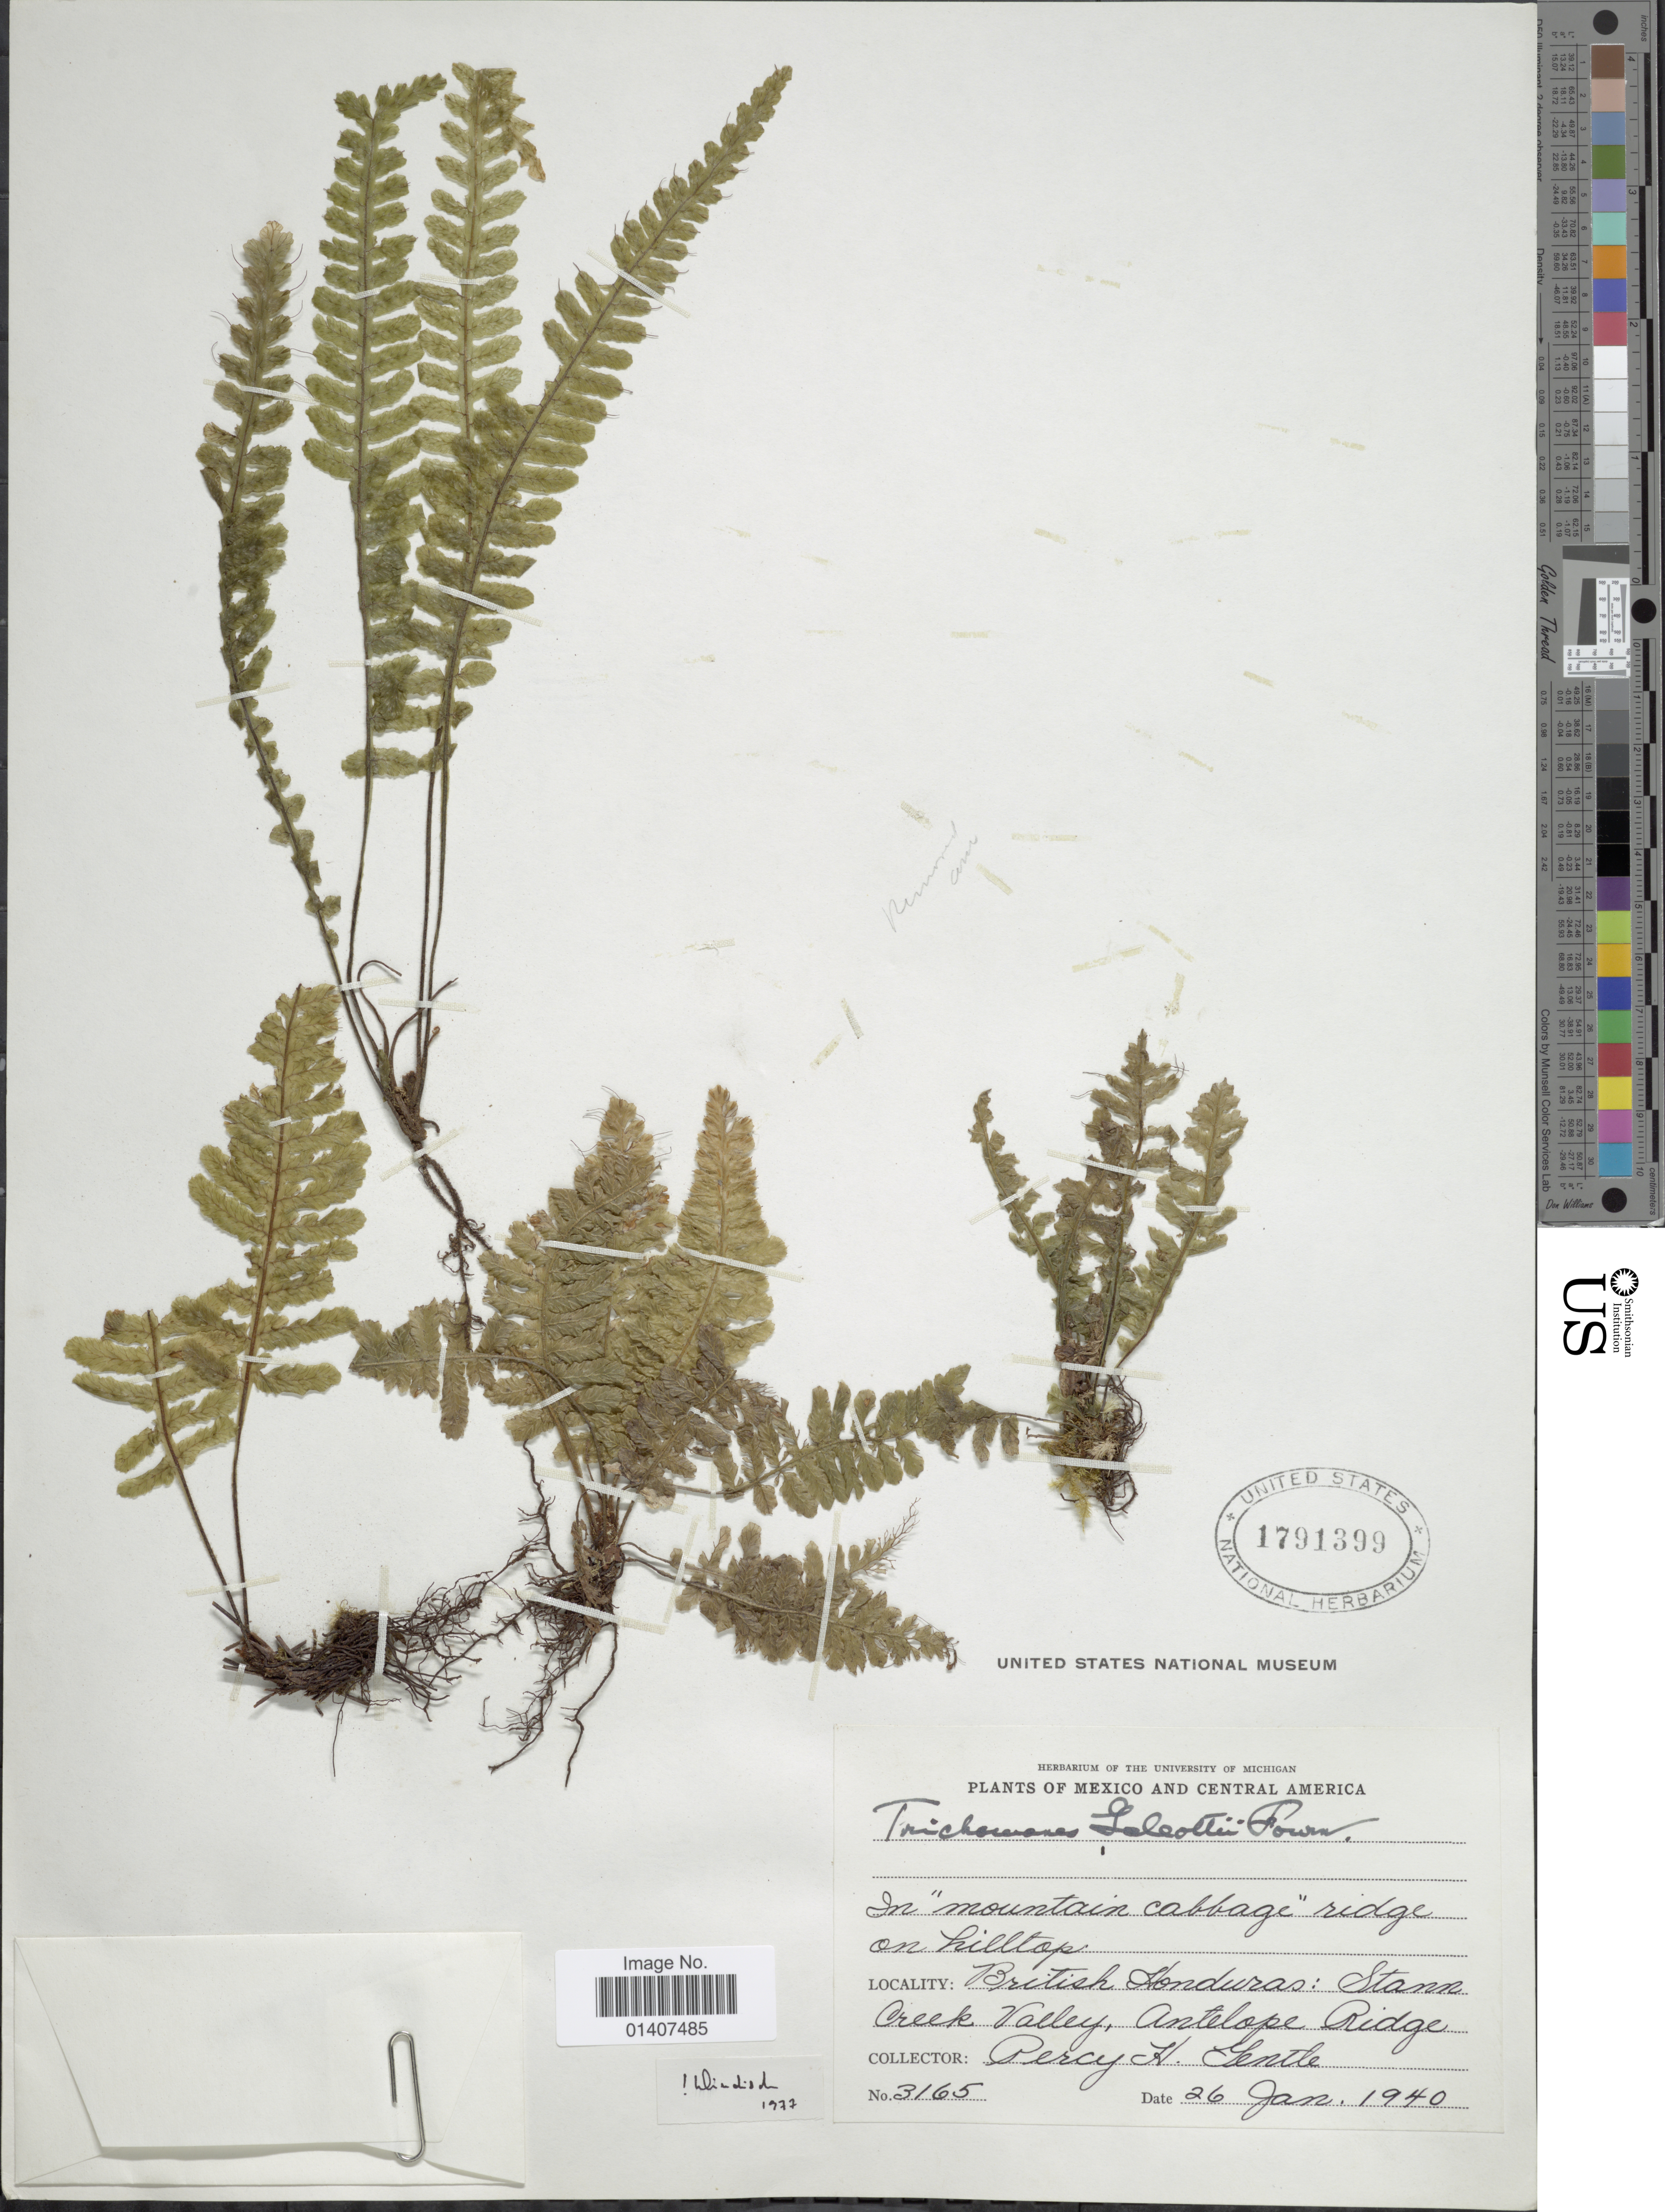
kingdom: Plantae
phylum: Tracheophyta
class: Polypodiopsida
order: Hymenophyllales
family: Hymenophyllaceae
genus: Trichomanes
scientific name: Trichomanes galeottii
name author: E. Fourn.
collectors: P. H. Gentle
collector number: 3165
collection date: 1940-01-26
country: Belize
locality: In mountain cabbage ridge on hilltop: British Honduras: Stann Creek valley, Antelope Ridge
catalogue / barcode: US 1791399